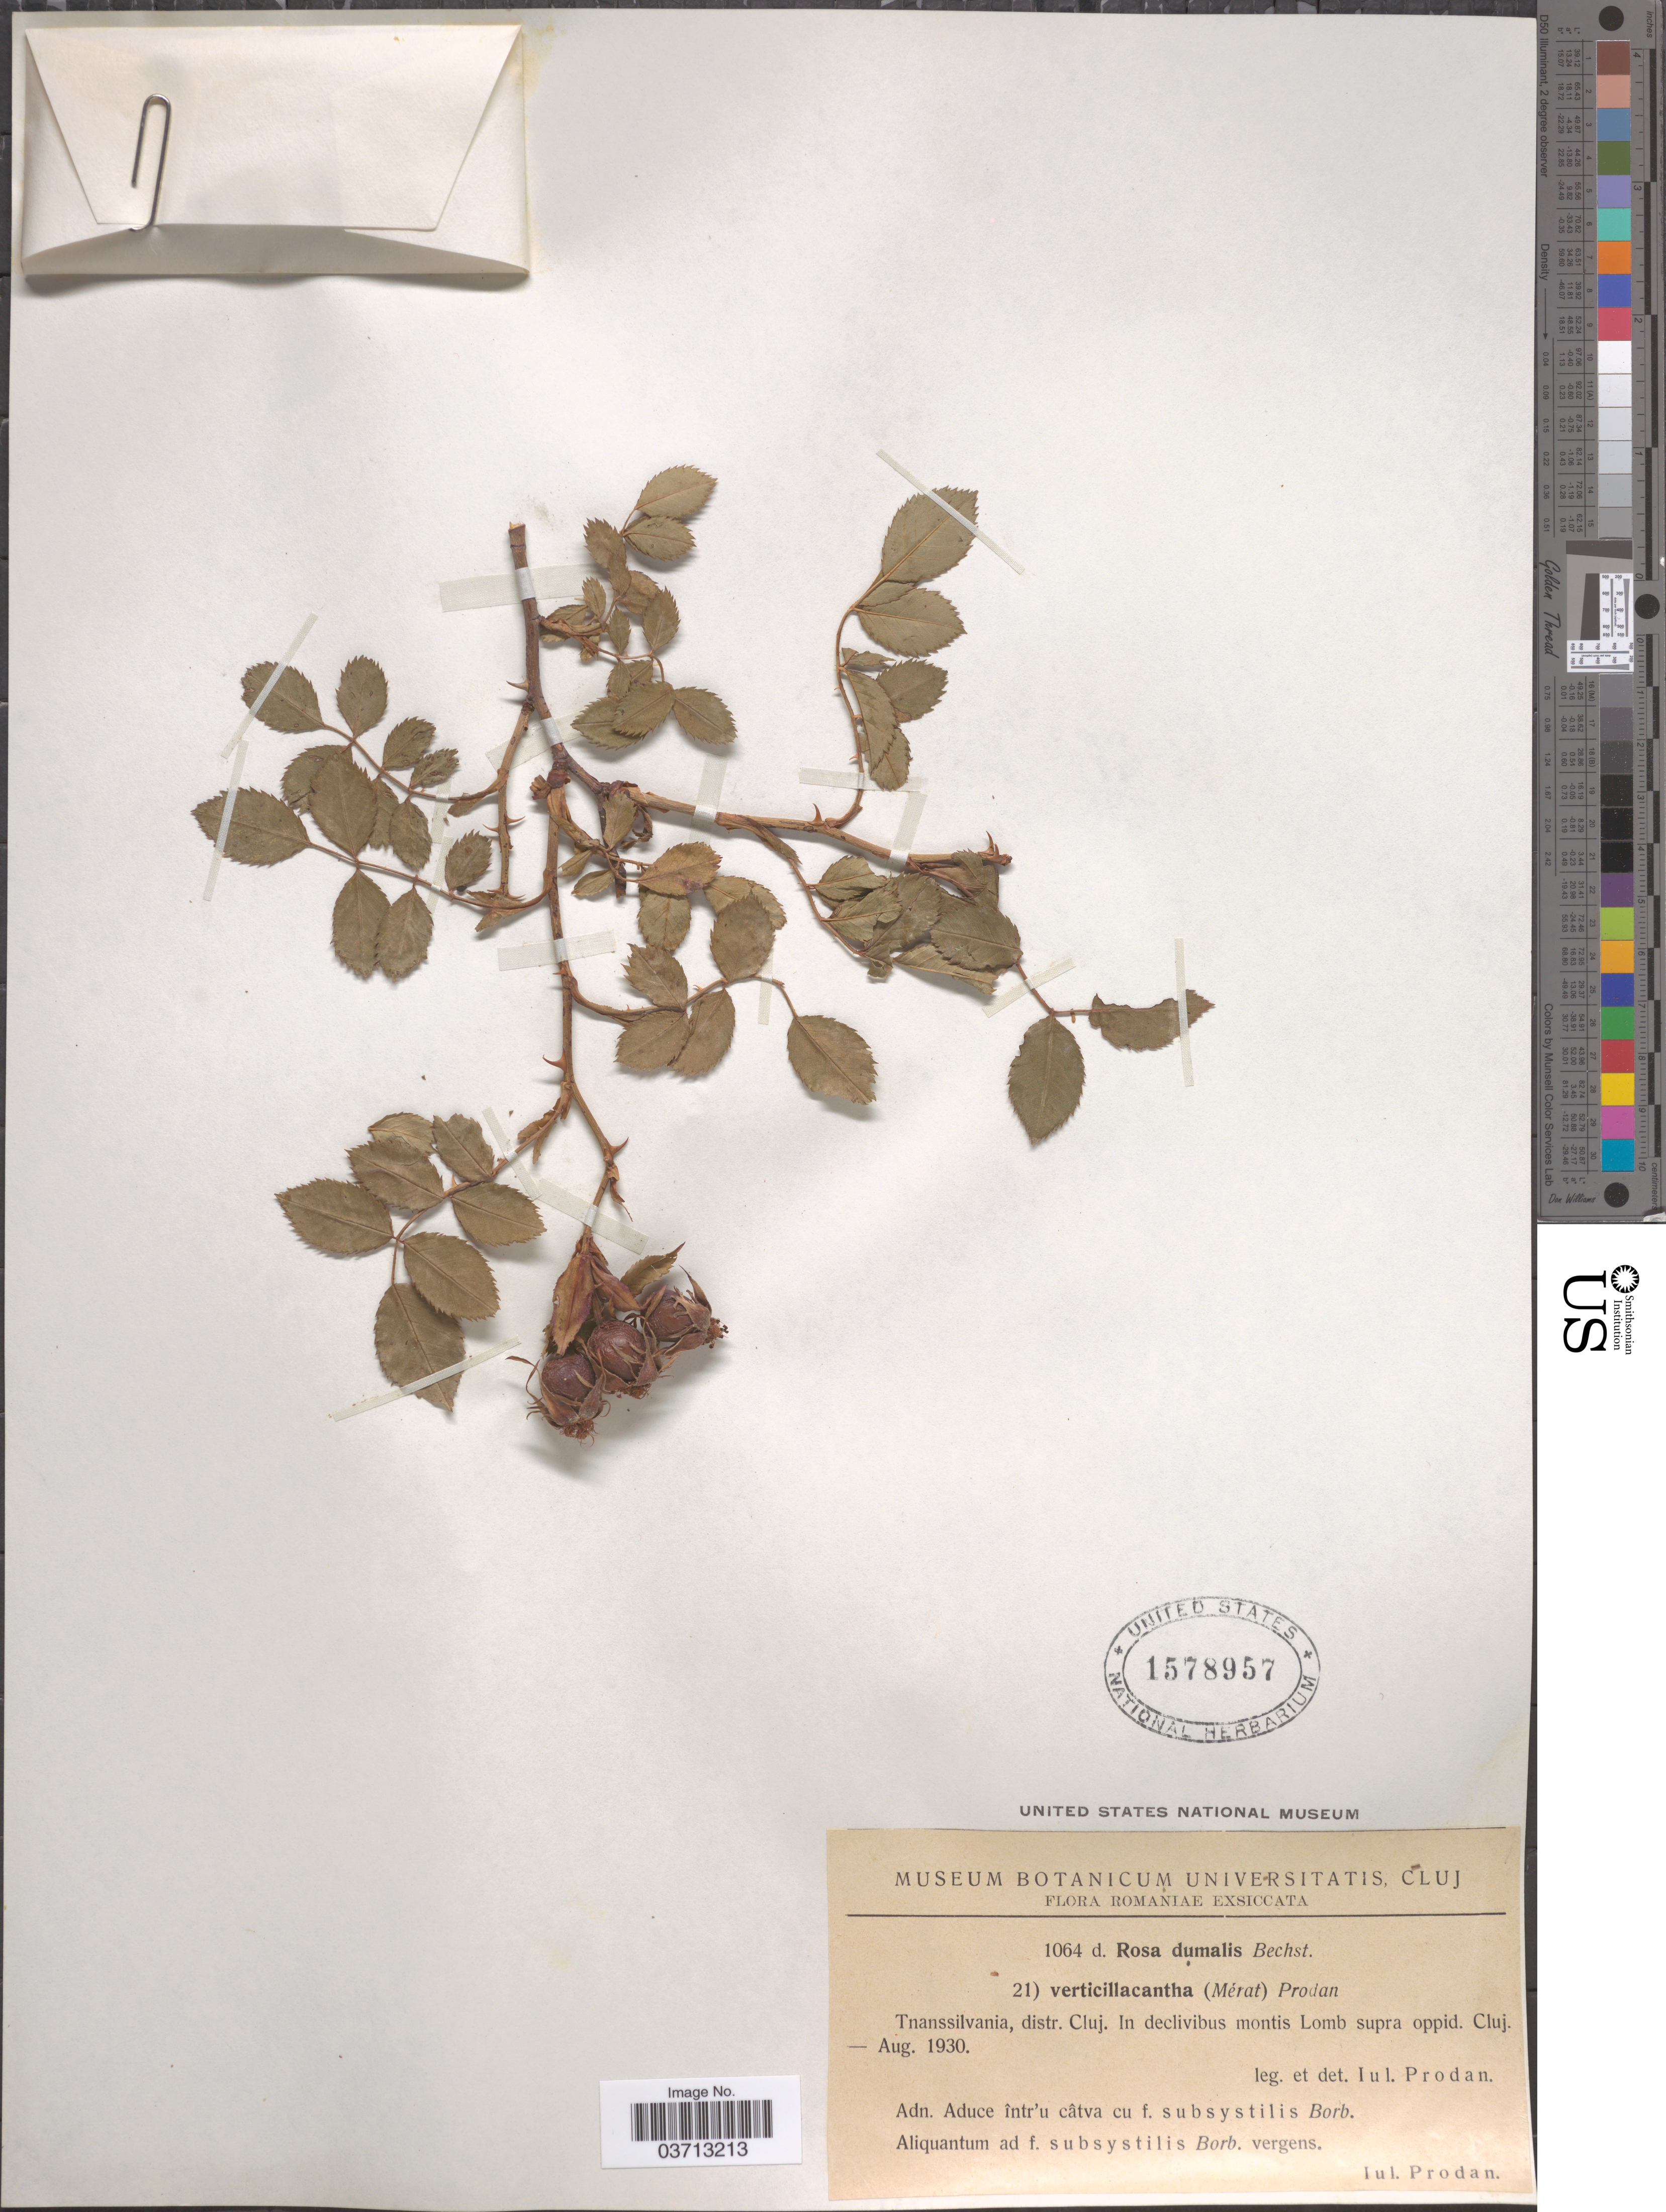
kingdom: Plantae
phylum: Tracheophyta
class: Magnoliopsida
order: Rosales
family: Rosaceae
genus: Rosa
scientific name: Rosa dumalis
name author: Bechst.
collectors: J. Prodan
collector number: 1064 d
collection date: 1930-08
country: Romania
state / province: Cluj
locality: Tnanssilvania, distr. Cluj. In declivibus montis Lomb supra oppid. Cluj.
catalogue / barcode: US 1578957